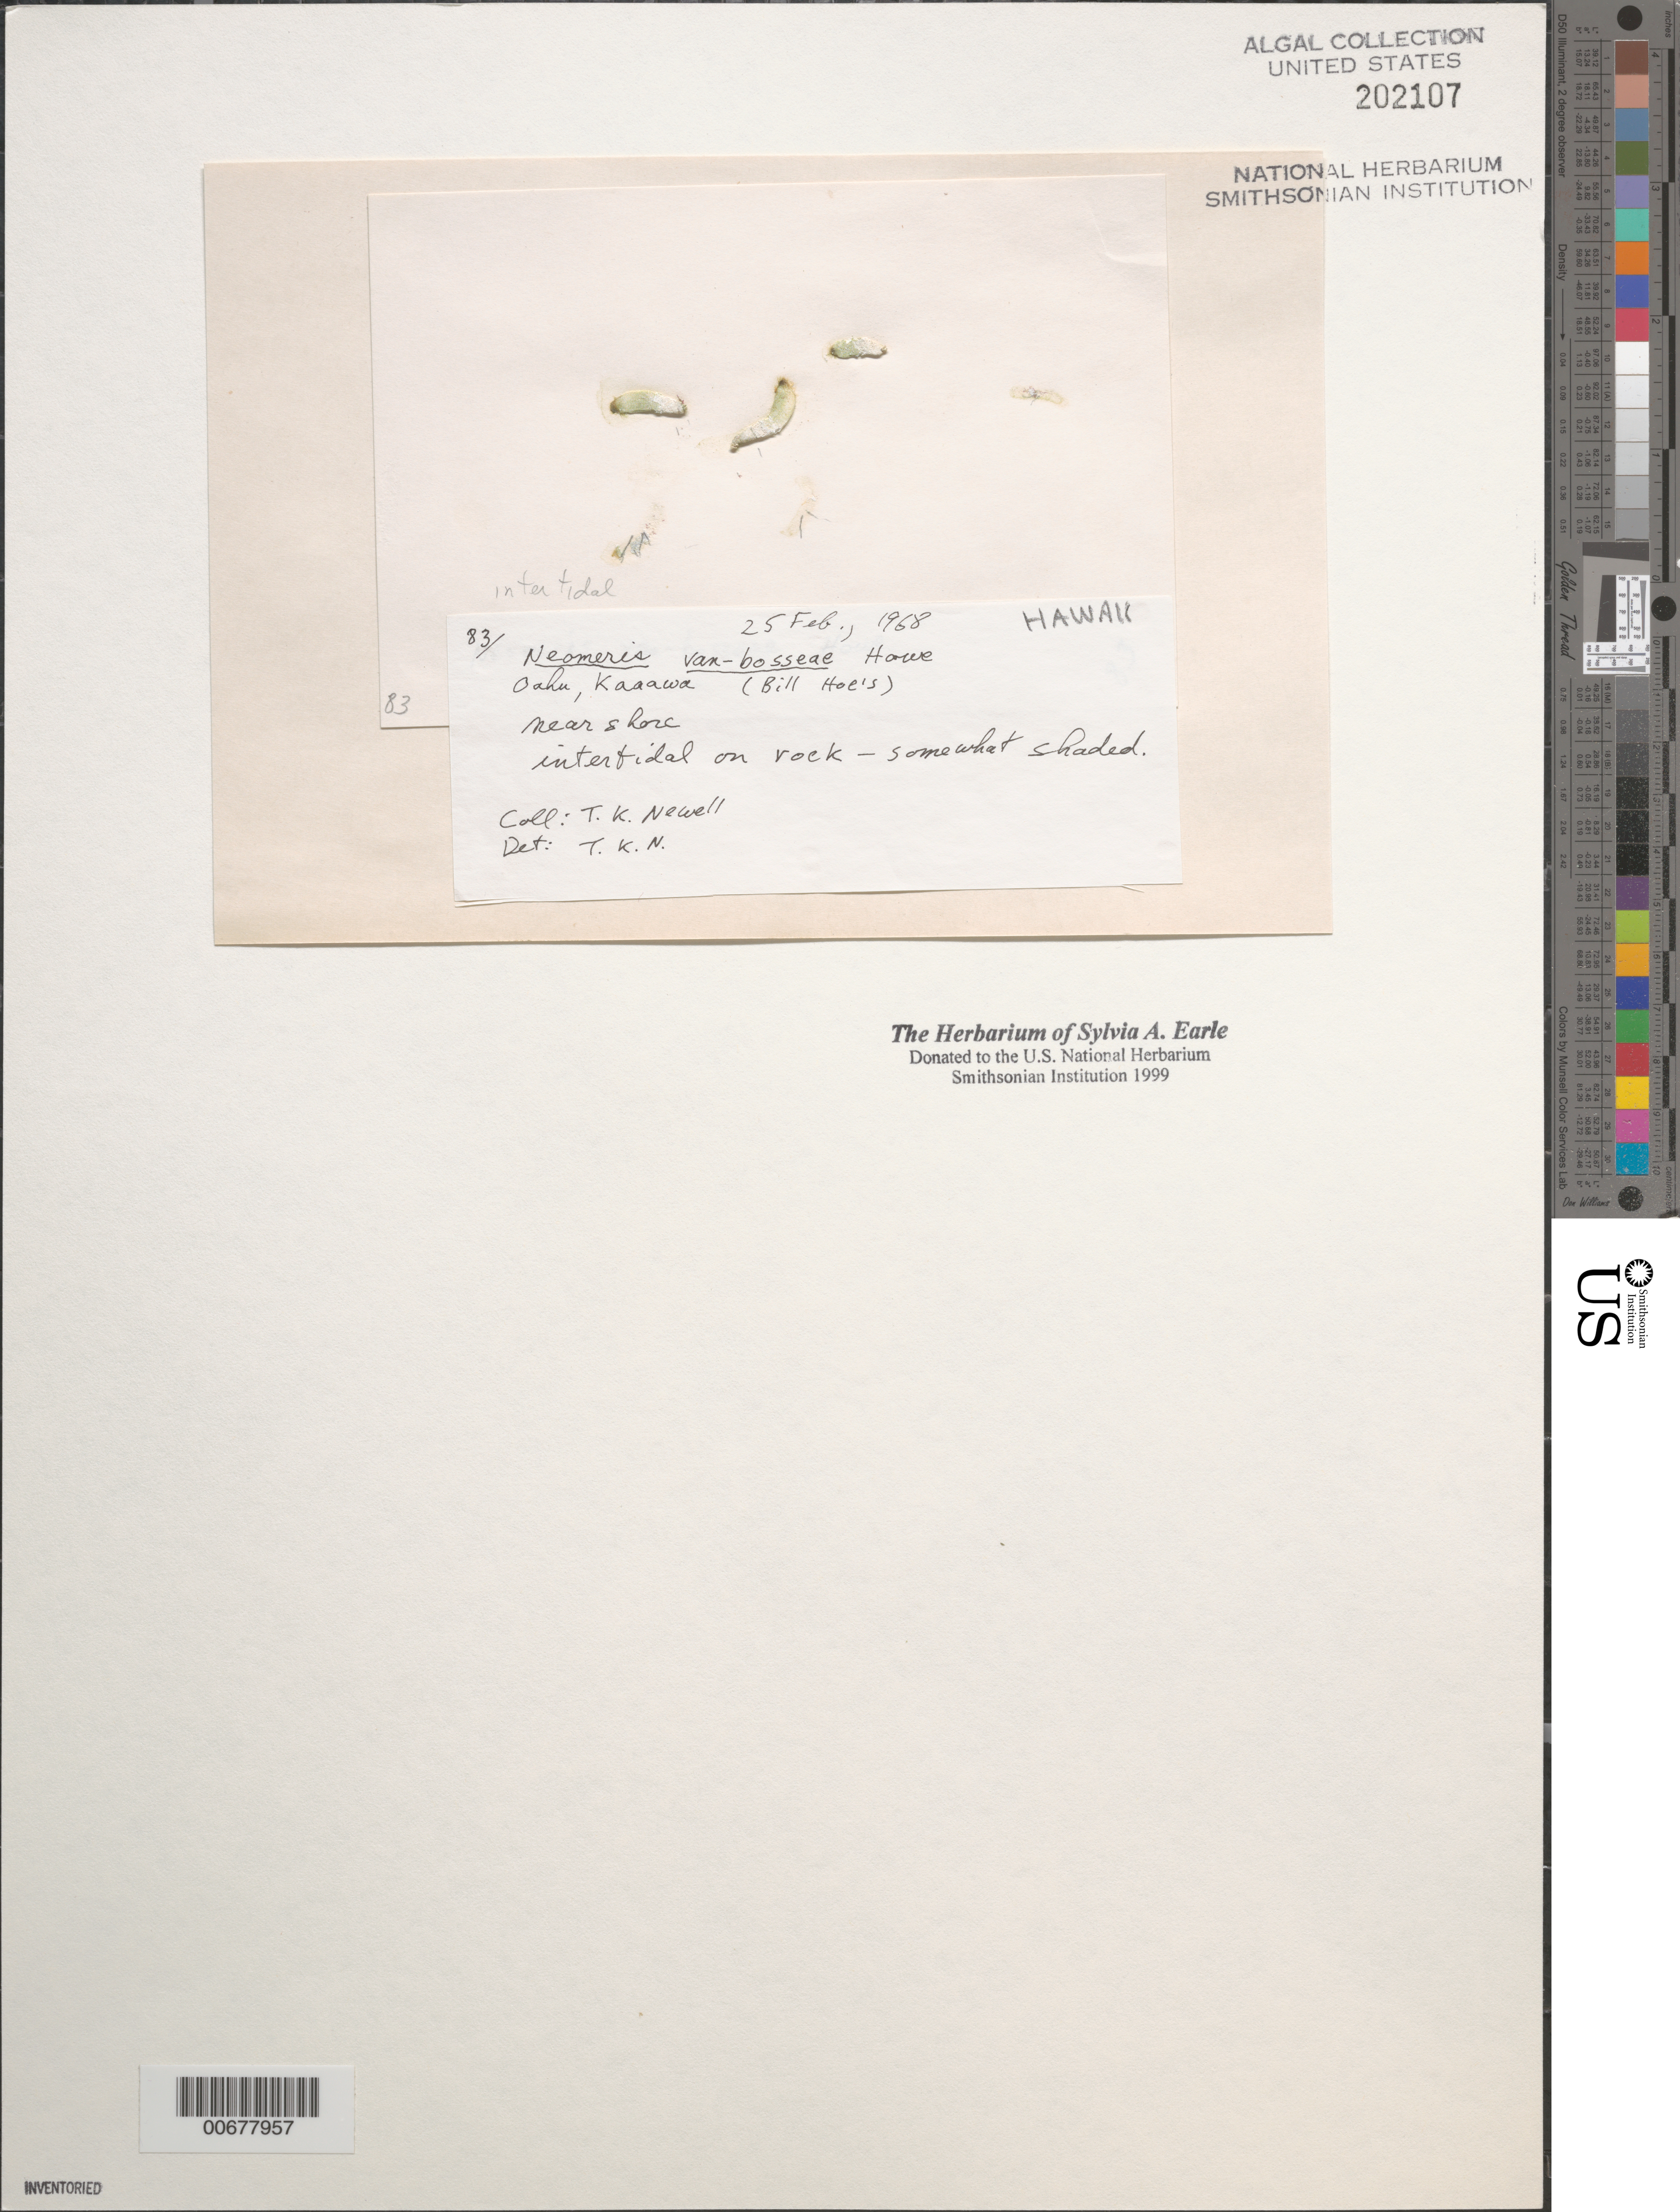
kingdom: Plantae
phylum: Chlorophyta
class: Ulvophyceae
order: Dasycladales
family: Dasycladaceae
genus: Neomeris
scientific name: Neomeris vanbosseae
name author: M. Howe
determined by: Newell, Thomas K.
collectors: T. K. Newell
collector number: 83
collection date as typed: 25 Feb 1968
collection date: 1968-02-25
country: United States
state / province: Hawaii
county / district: Honolulu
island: Oahu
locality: Kaaawa, Bill Hoe's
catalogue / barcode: US 202107